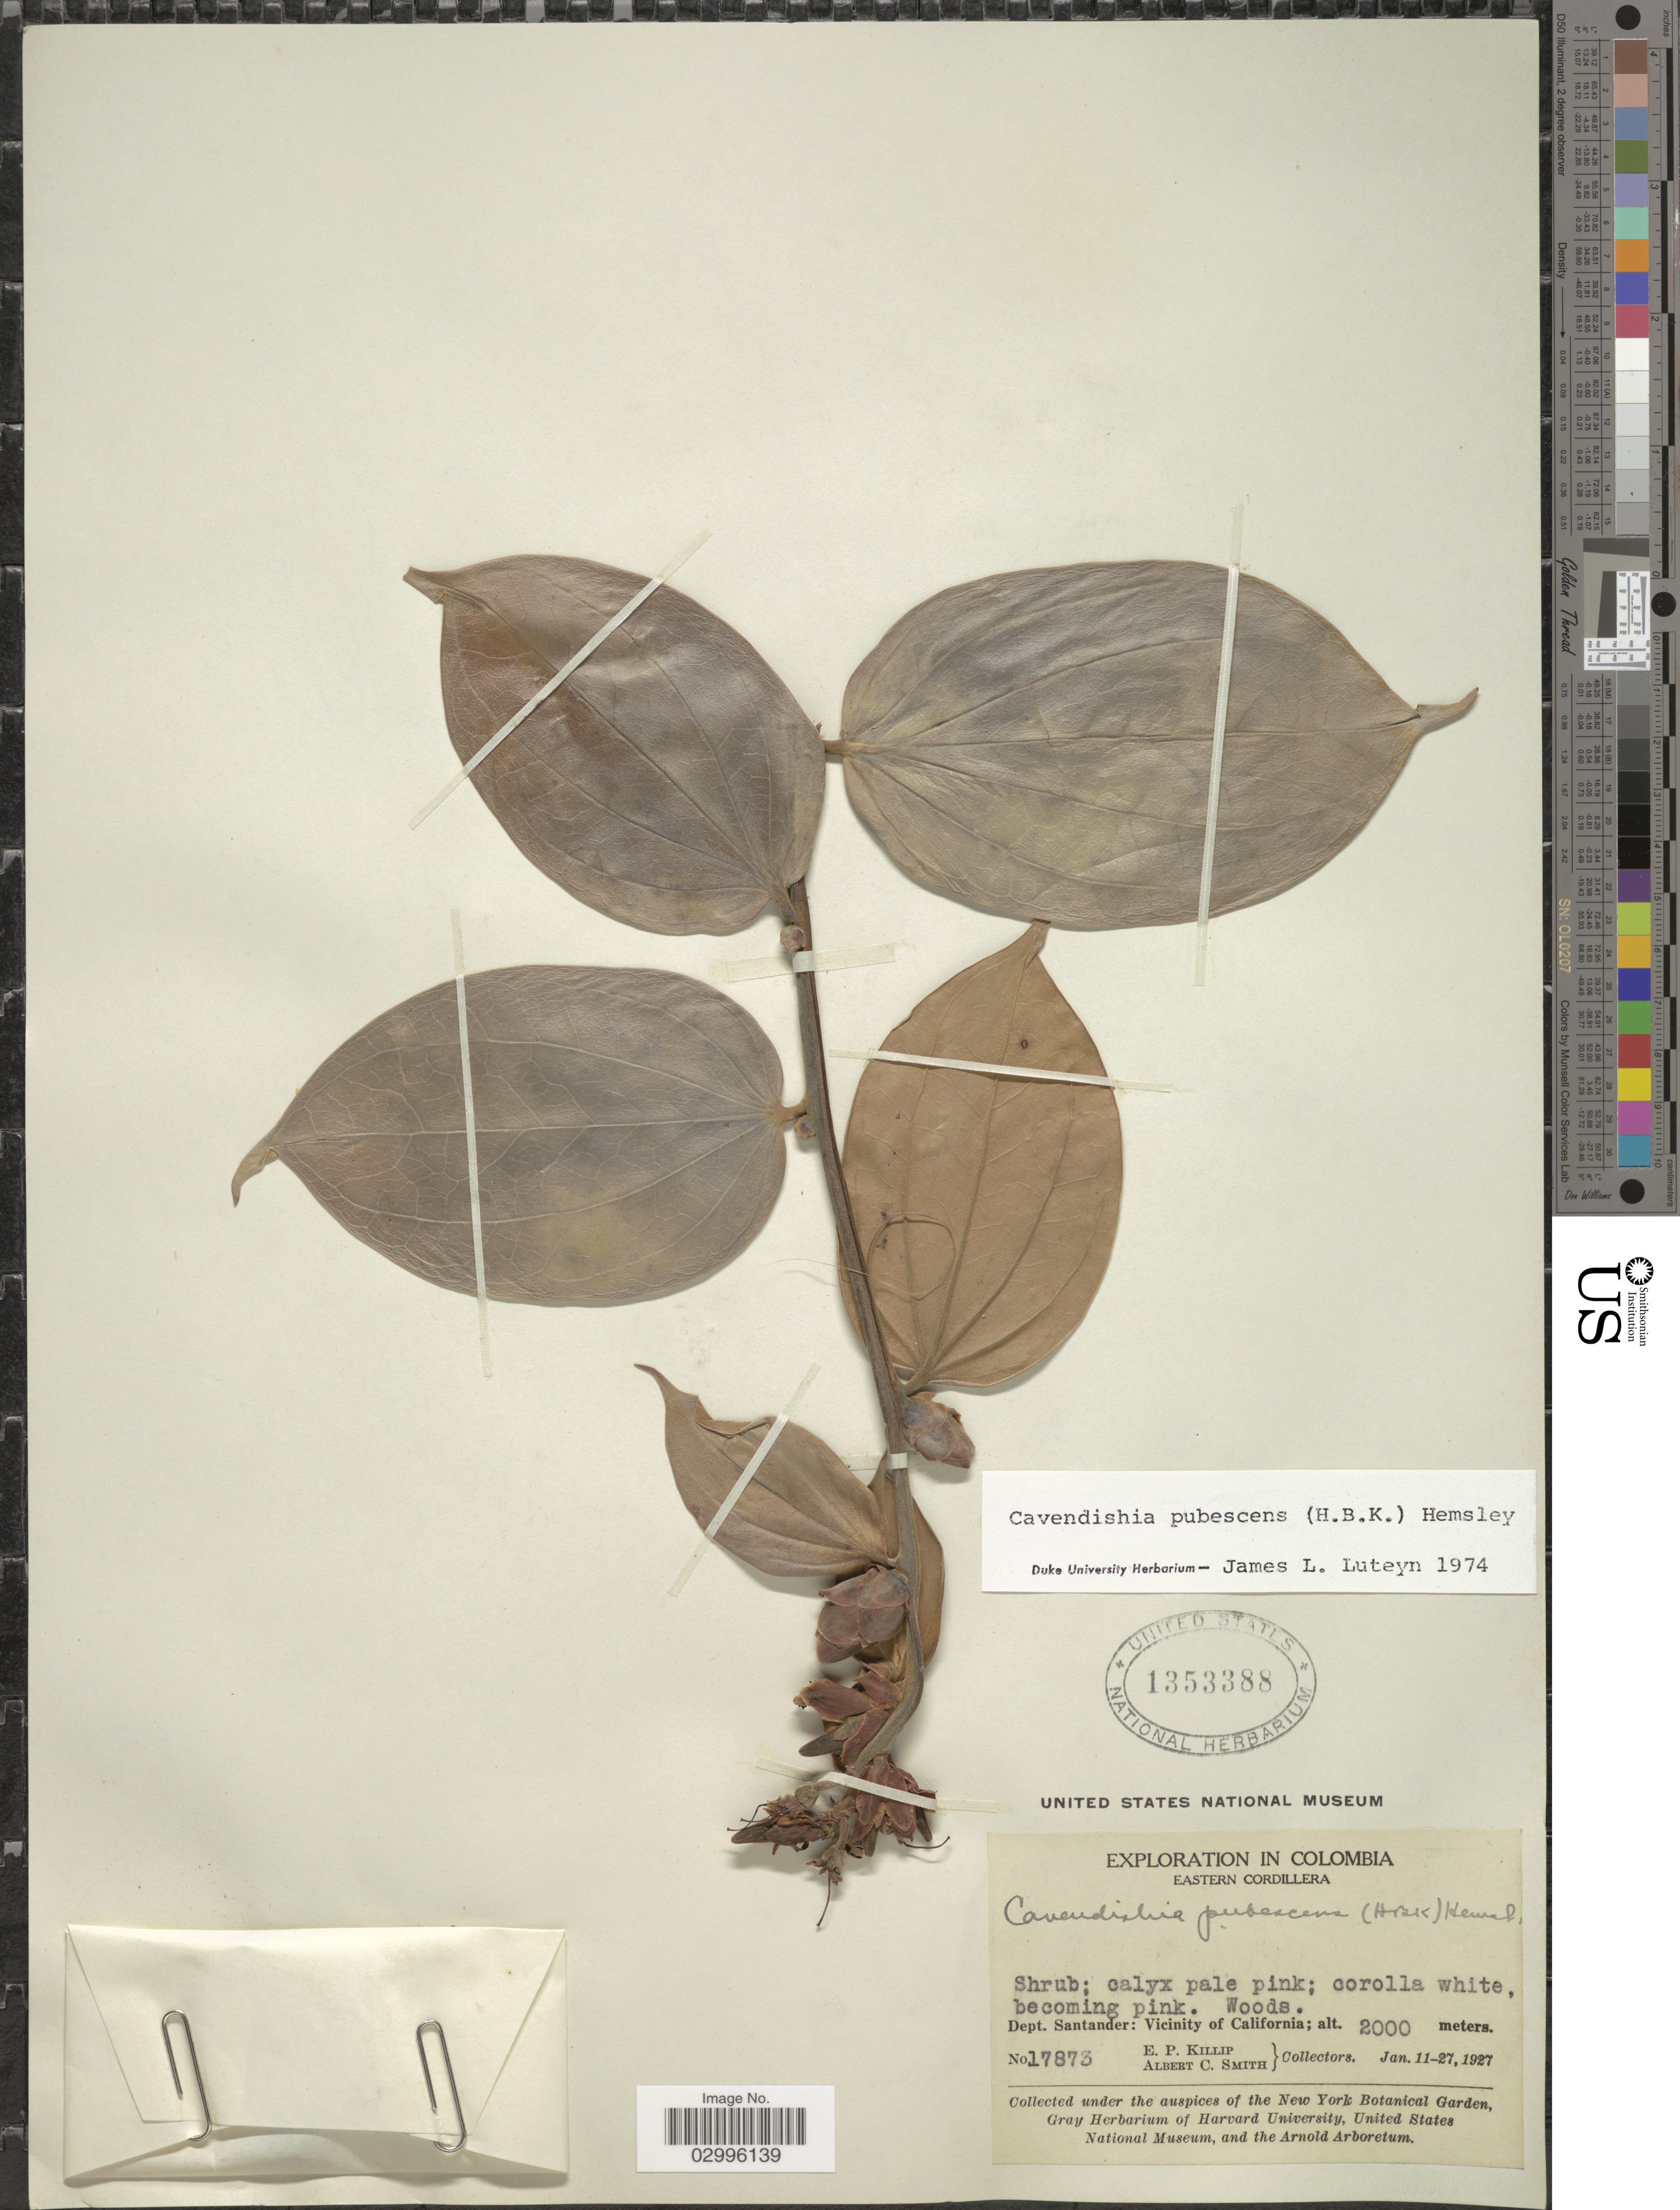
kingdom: Plantae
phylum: Tracheophyta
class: Magnoliopsida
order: Ericales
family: Ericaceae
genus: Cavendishia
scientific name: Cavendishia pubescens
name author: (Kunth) Hemsl.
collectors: E. P. Killip & A. C. Smith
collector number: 17873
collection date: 1927-01-11/1927-01-27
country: Colombia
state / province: Santander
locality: Eastern Cordillera. Dept. Santander: Vicinity of California.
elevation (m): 2000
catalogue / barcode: US 1353388